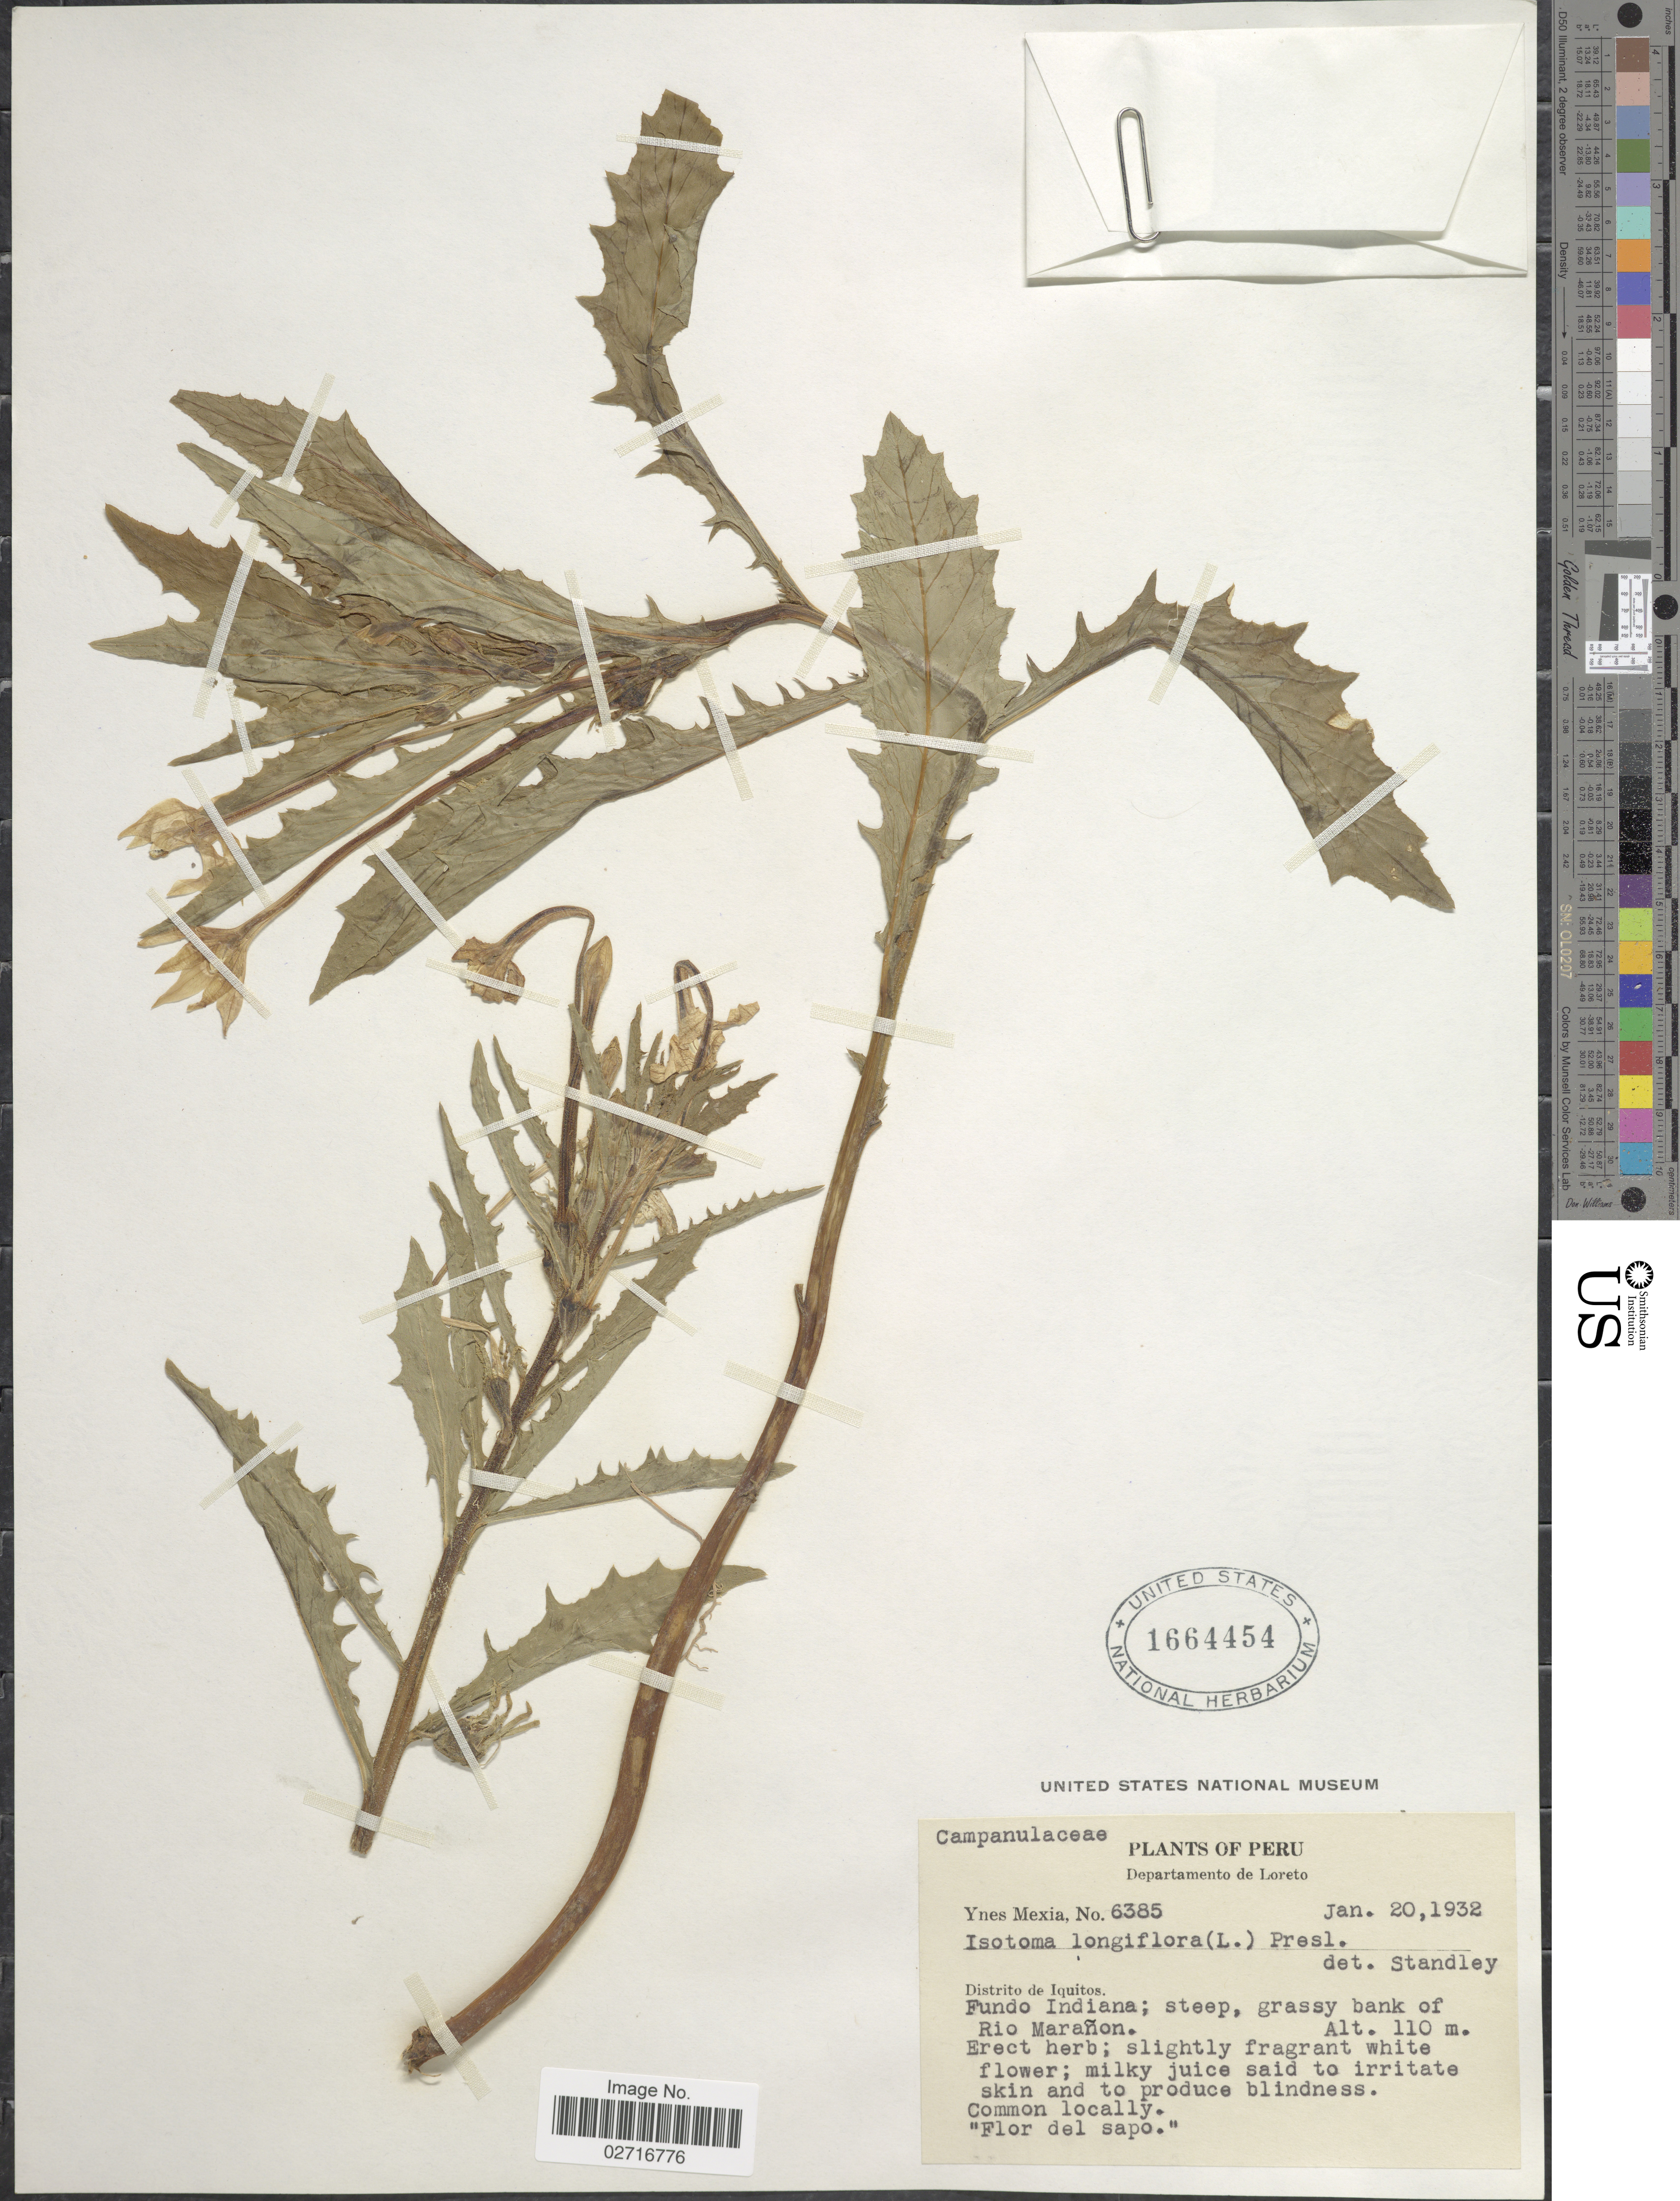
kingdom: Plantae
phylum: Tracheophyta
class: Magnoliopsida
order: Asterales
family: Campanulaceae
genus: Hippobroma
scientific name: Hippobroma longiflora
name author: (L.) G. Don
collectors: Y. Mexia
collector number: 6385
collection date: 1932-01-20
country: Peru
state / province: Loreto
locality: Distrito de Iquitos, Fundo Indiana; steep, grassy bank of Rio Maranon.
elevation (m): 110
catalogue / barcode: US 1664454